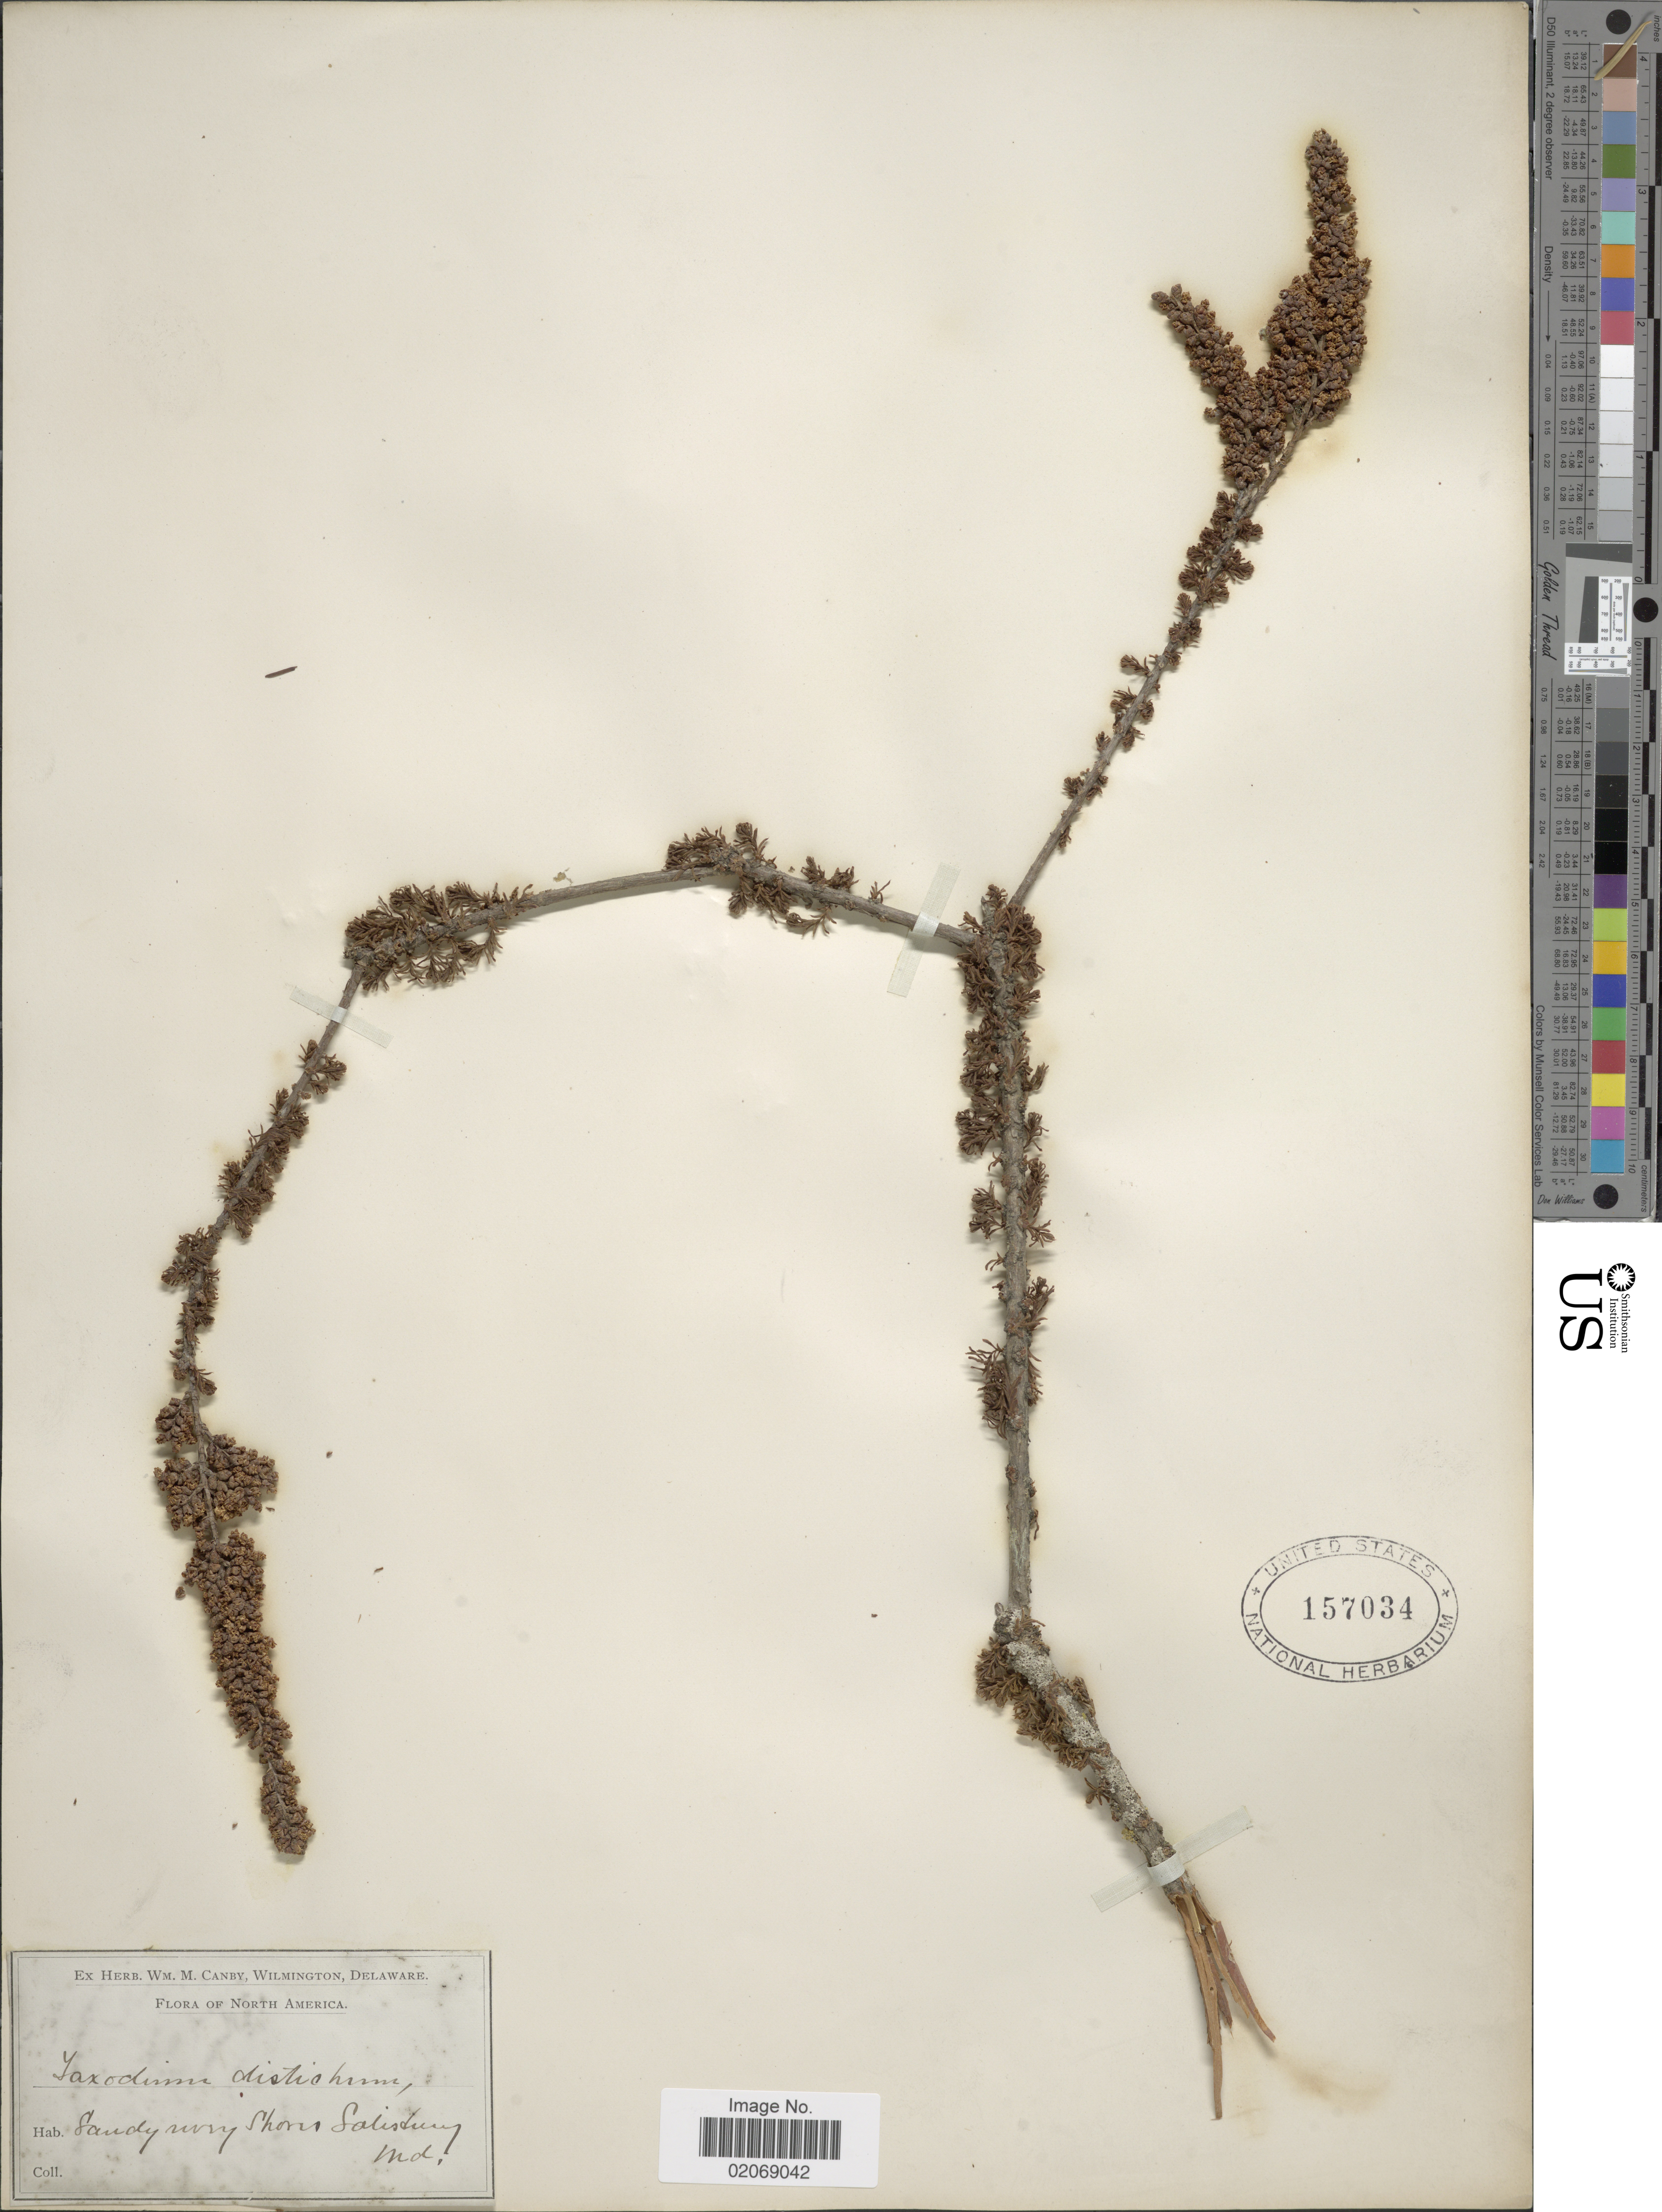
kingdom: Plantae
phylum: Tracheophyta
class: Pinopsida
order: Pinales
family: Cupressaceae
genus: Taxodium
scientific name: Taxodium distichum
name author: (L.) Rich.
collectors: ex herb. W.M. Canby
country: Liberia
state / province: Maryland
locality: Salisbury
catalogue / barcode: US 157034